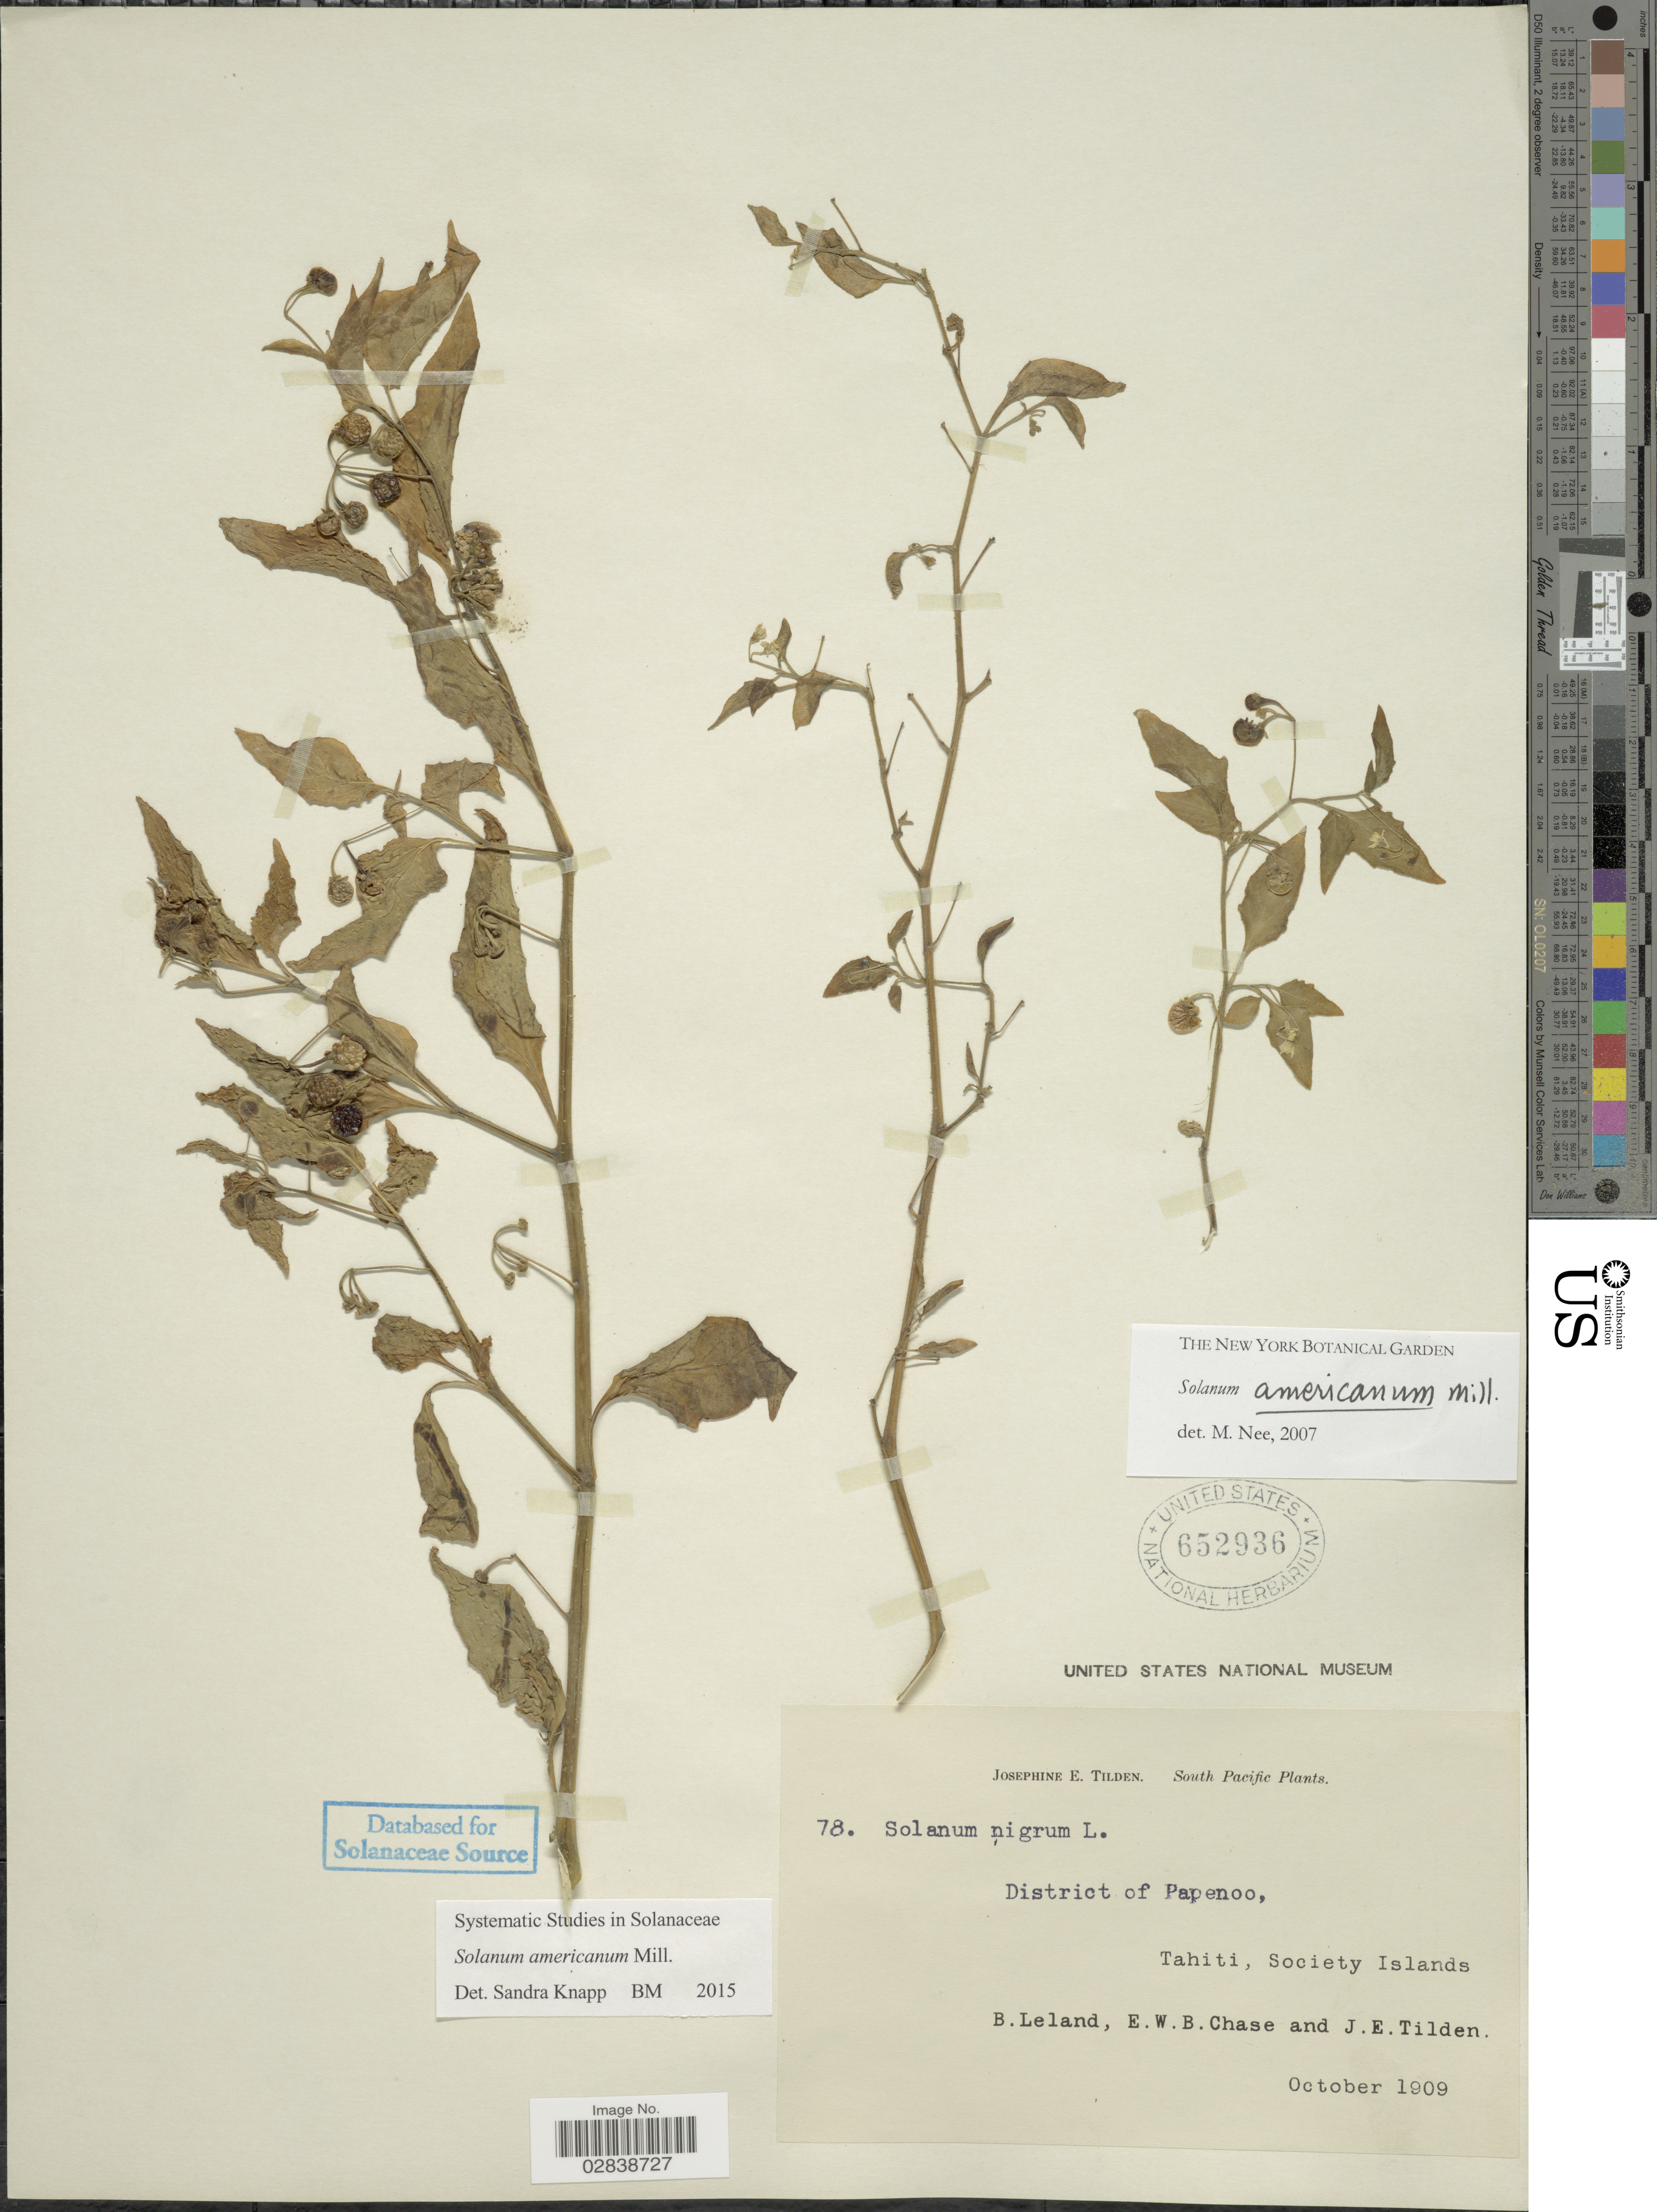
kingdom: Plantae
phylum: Tracheophyta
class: Magnoliopsida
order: Solanales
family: Solanaceae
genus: Solanum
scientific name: Solanum americanum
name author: Mill.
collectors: B. Leland, E. W. Chase & J. E. Tilden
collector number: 78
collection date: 1909-10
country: French Polynesia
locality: South Pacific. District of Papenoo, Tahiti, Society Islands.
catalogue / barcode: US 652936